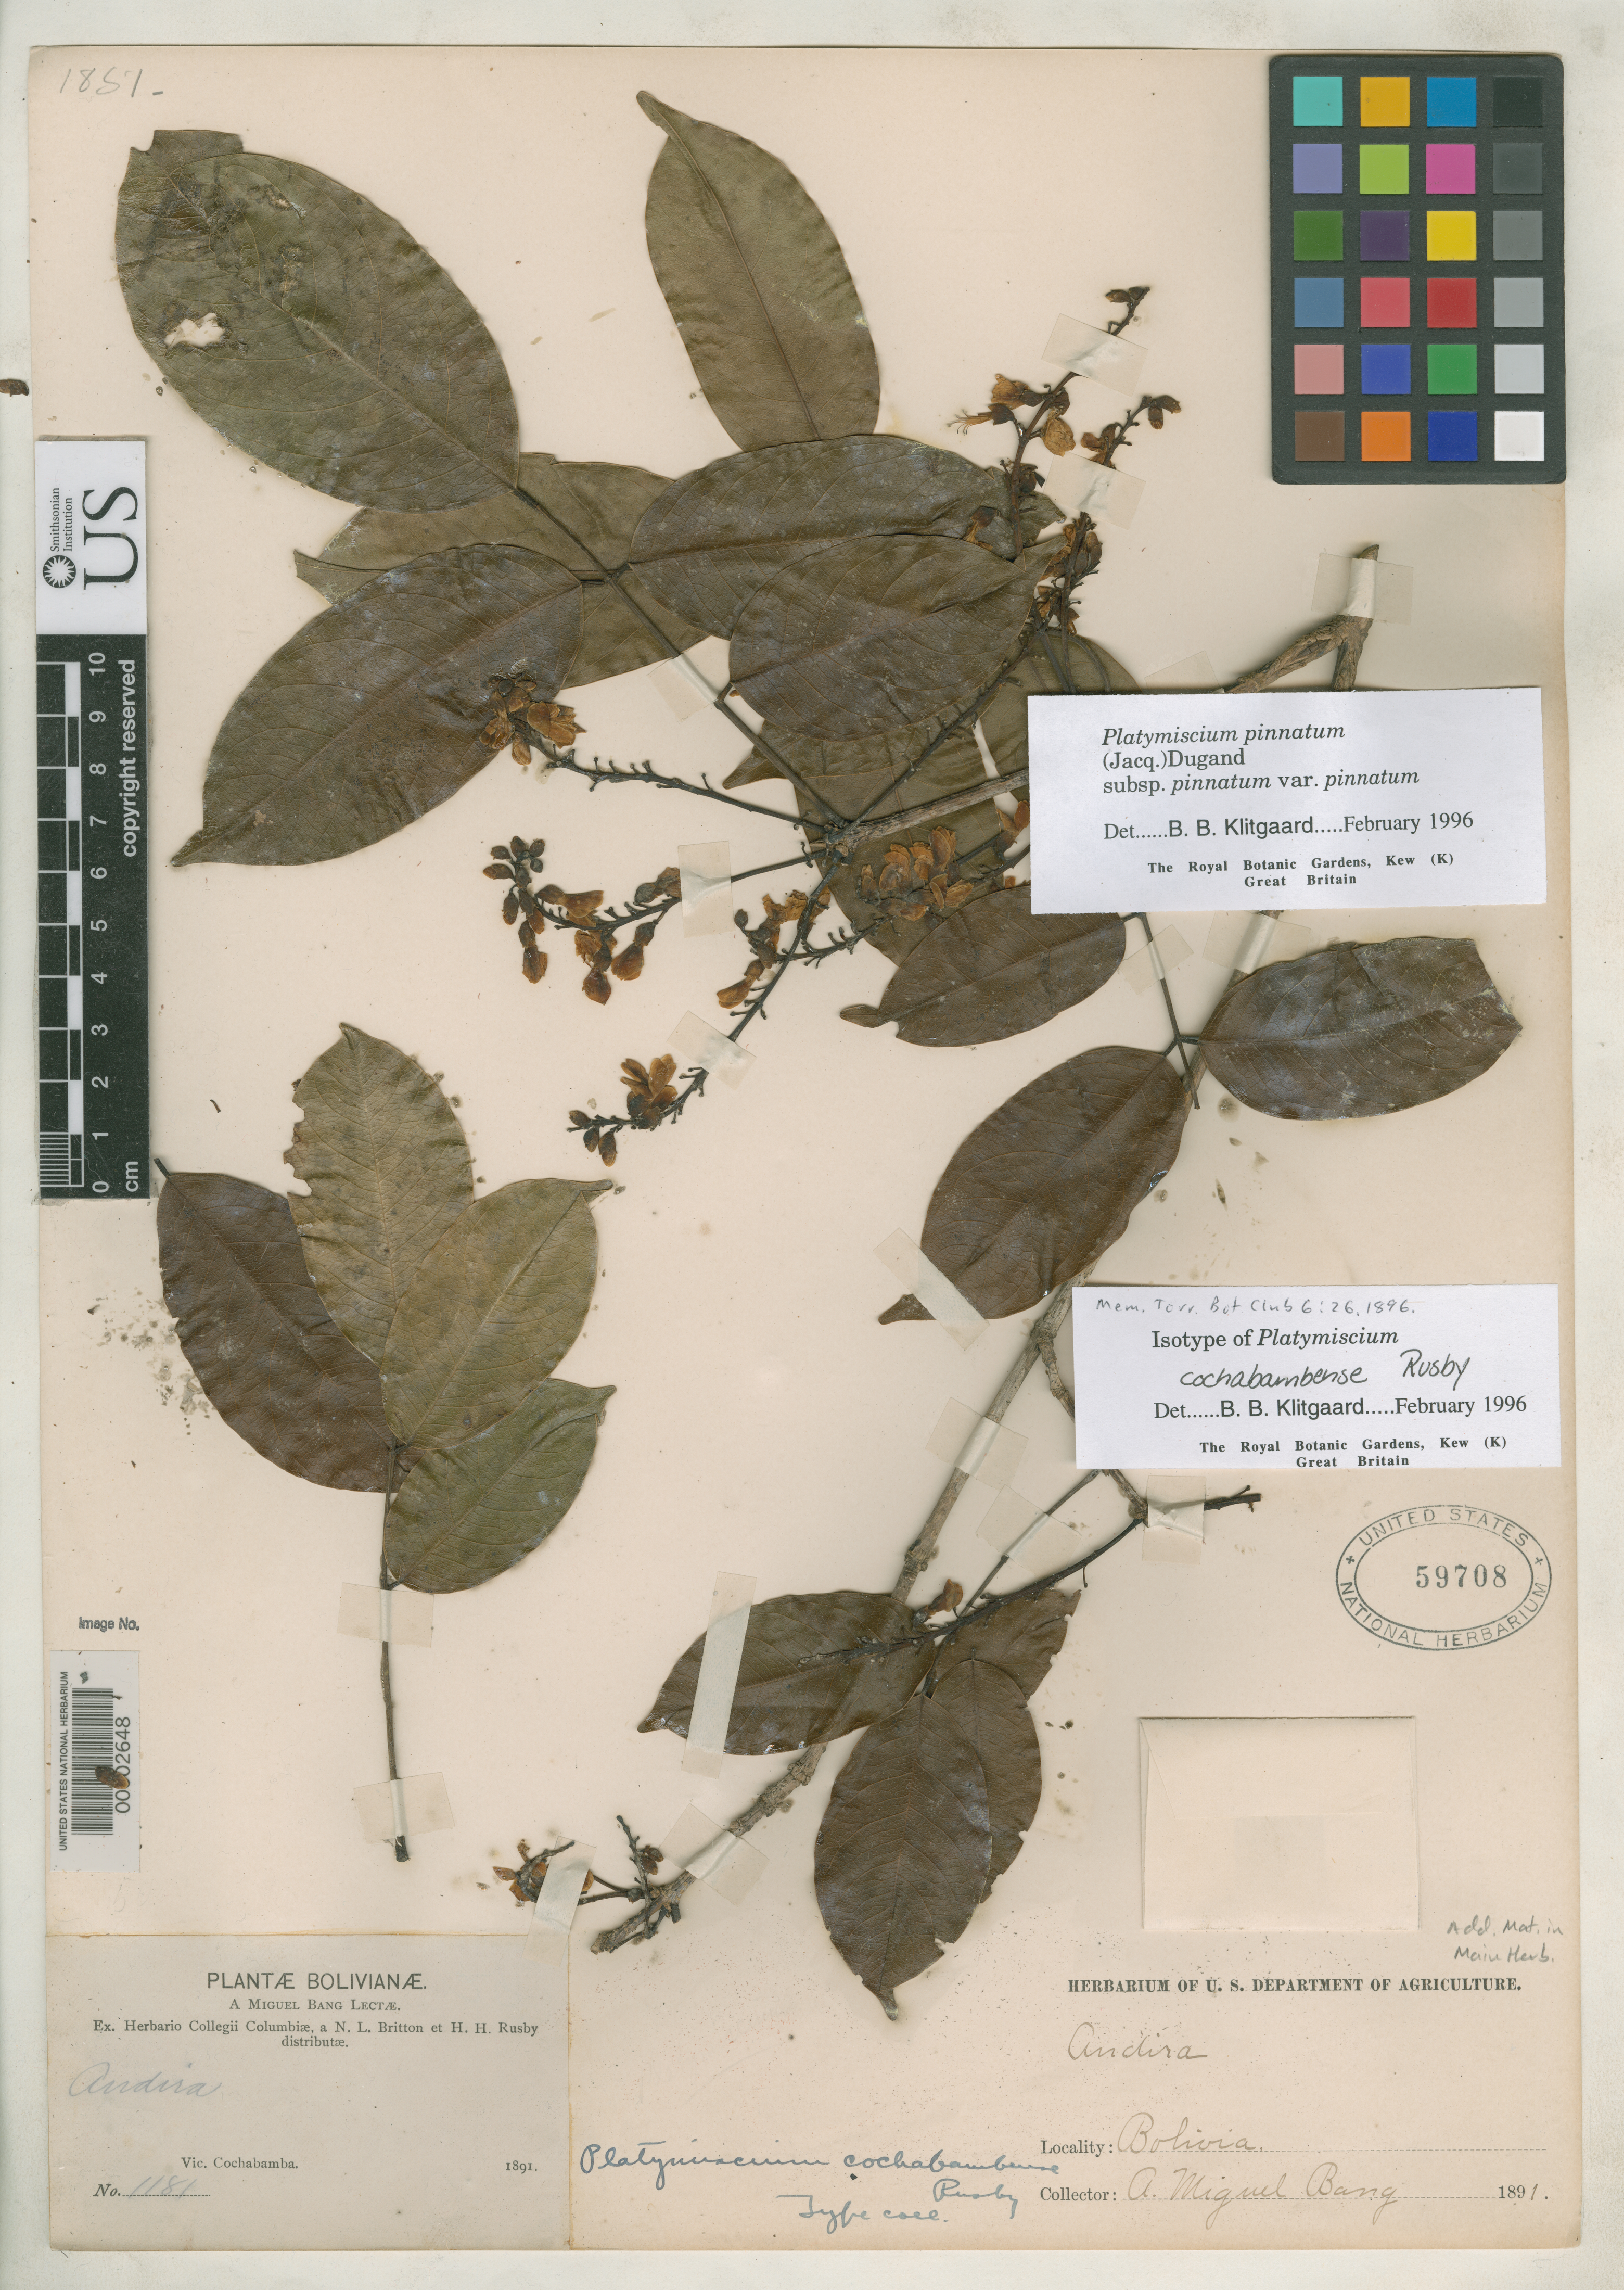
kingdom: Plantae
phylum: Tracheophyta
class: Magnoliopsida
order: Fabales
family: Fabaceae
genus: Platymiscium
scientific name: Platymiscium cochabambense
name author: Rusby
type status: Isotype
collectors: M. Bang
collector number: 1181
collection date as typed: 1891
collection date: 1891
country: Bolivia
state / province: Cochabamba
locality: Vic. Cochabamba.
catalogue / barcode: US 59708